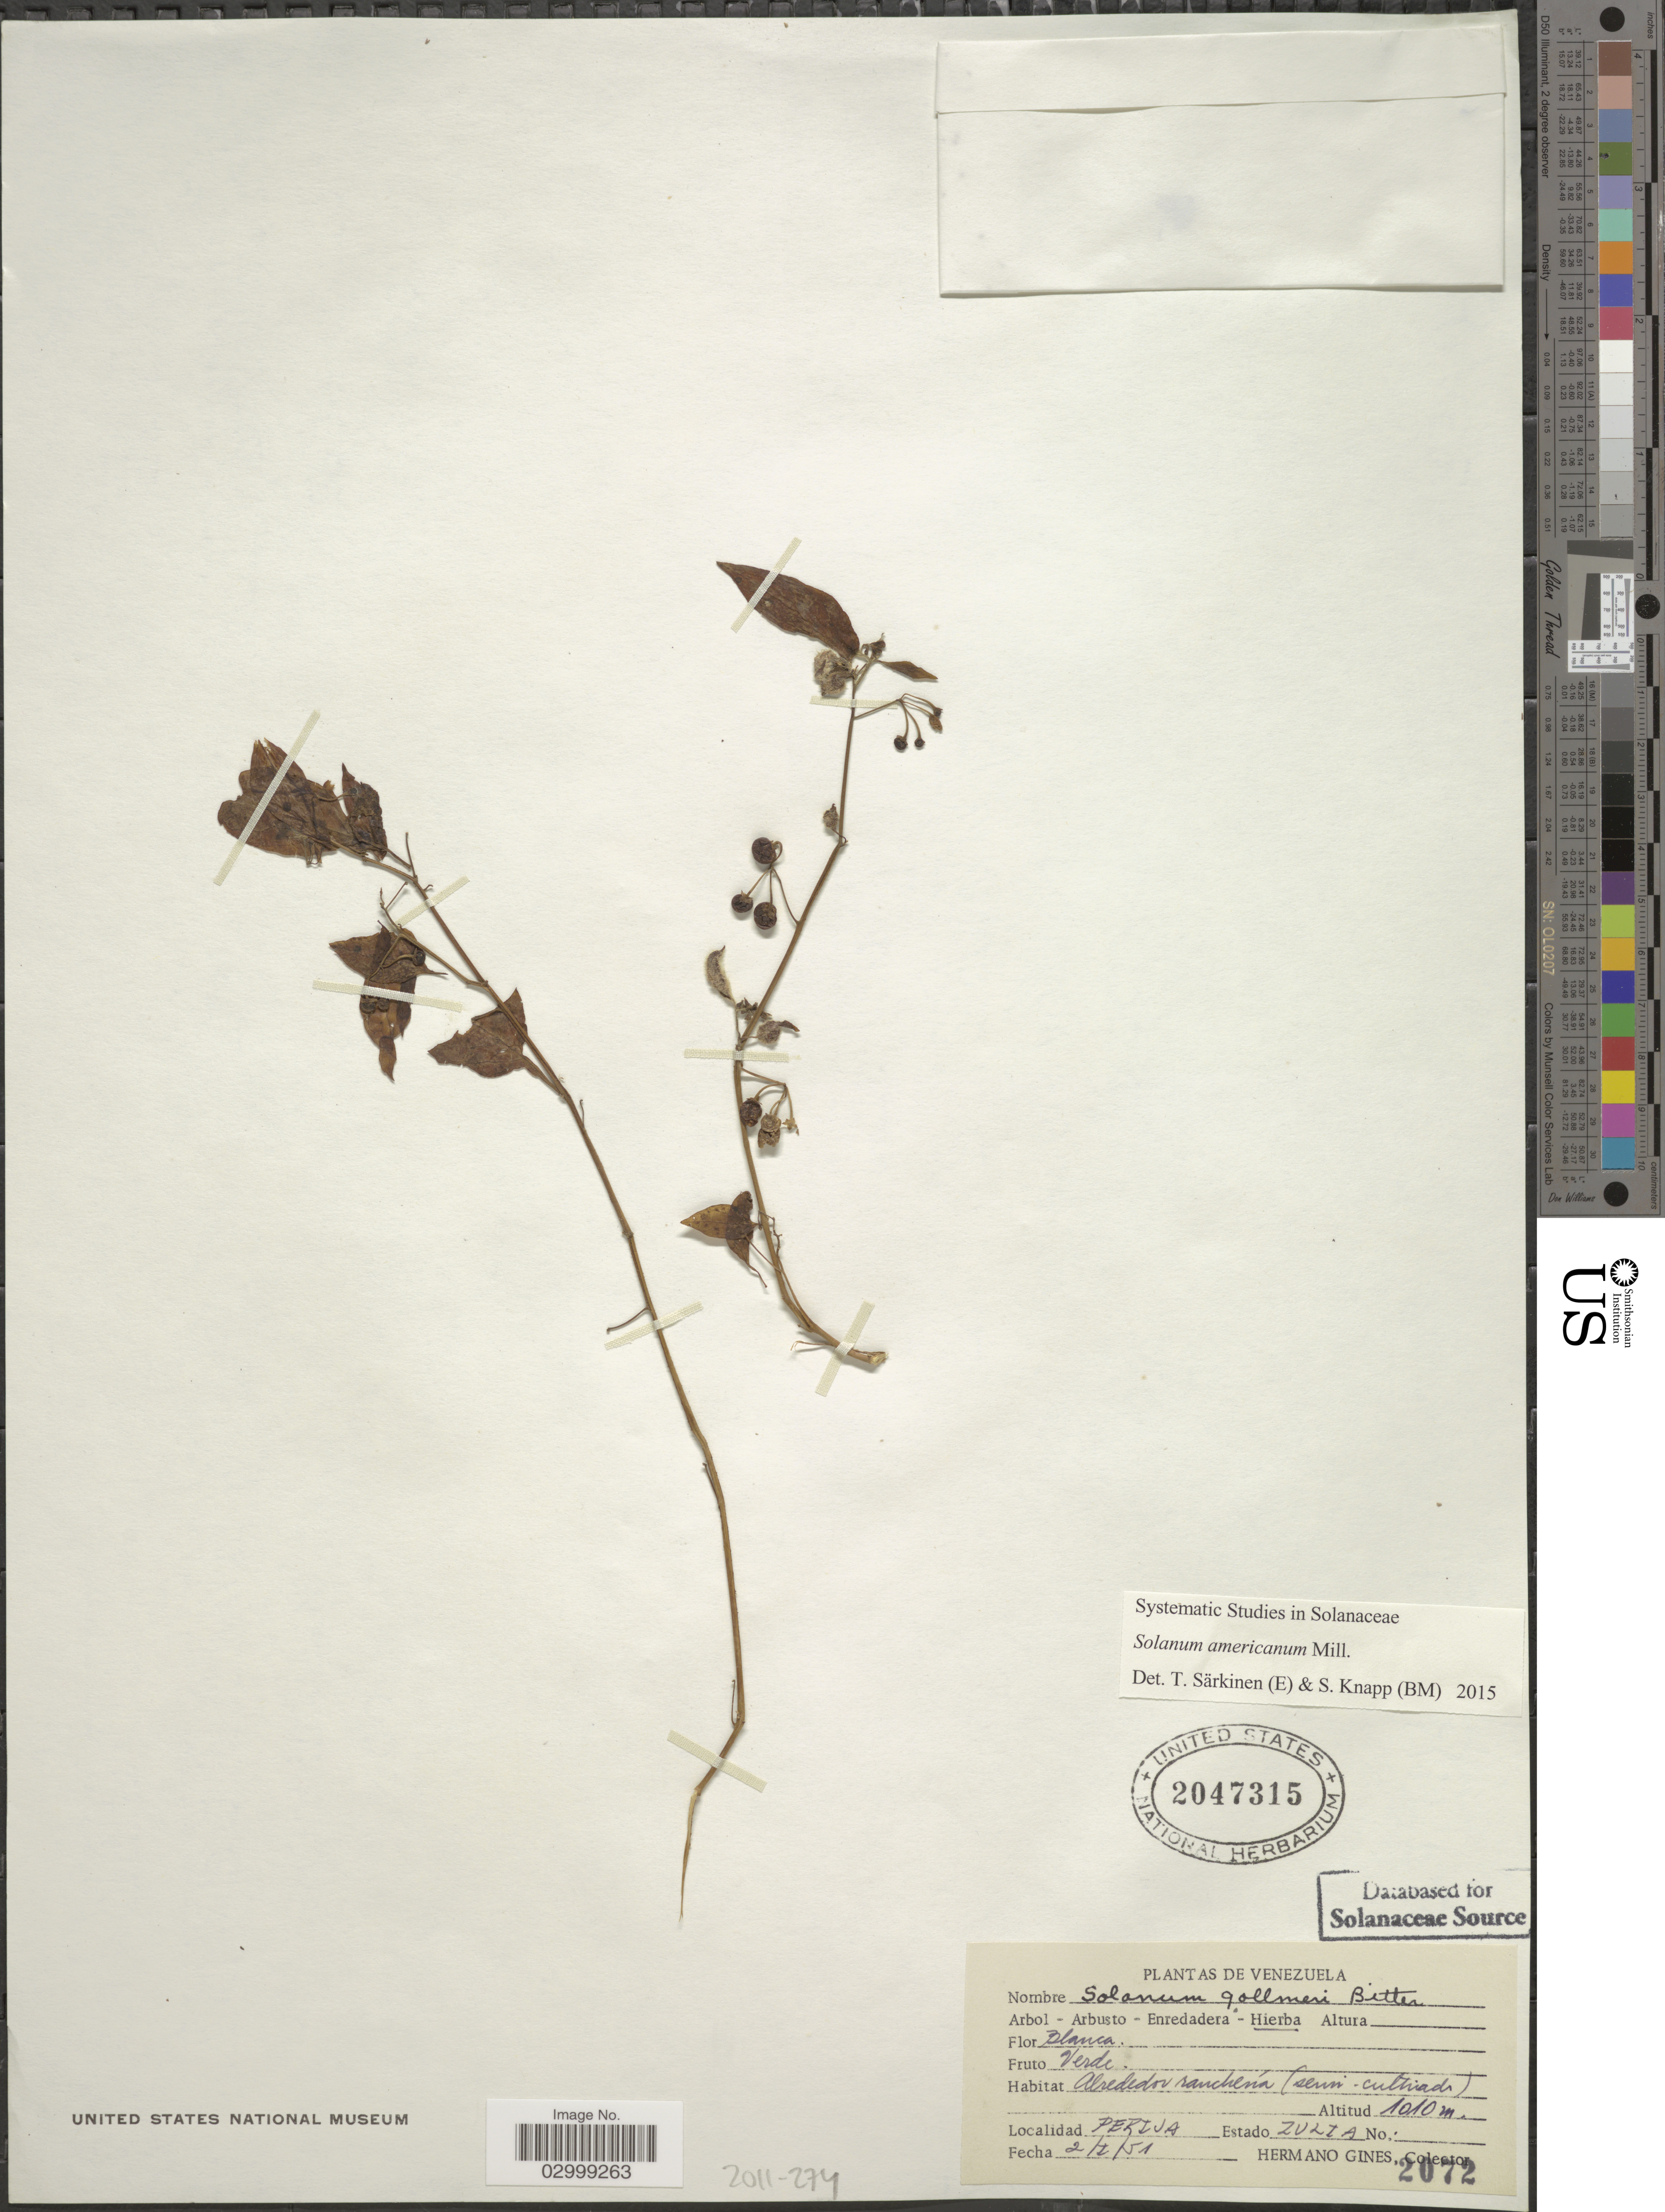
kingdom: Plantae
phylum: Tracheophyta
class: Magnoliopsida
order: Solanales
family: Solanaceae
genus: Solanum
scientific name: Solanum americanum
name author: Mill.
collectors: Bro. Gines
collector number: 2072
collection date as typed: Transcribed d/m/y: 2/1/51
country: Venezuela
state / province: Zulia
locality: Perija.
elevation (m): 1010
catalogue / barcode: US 2047315